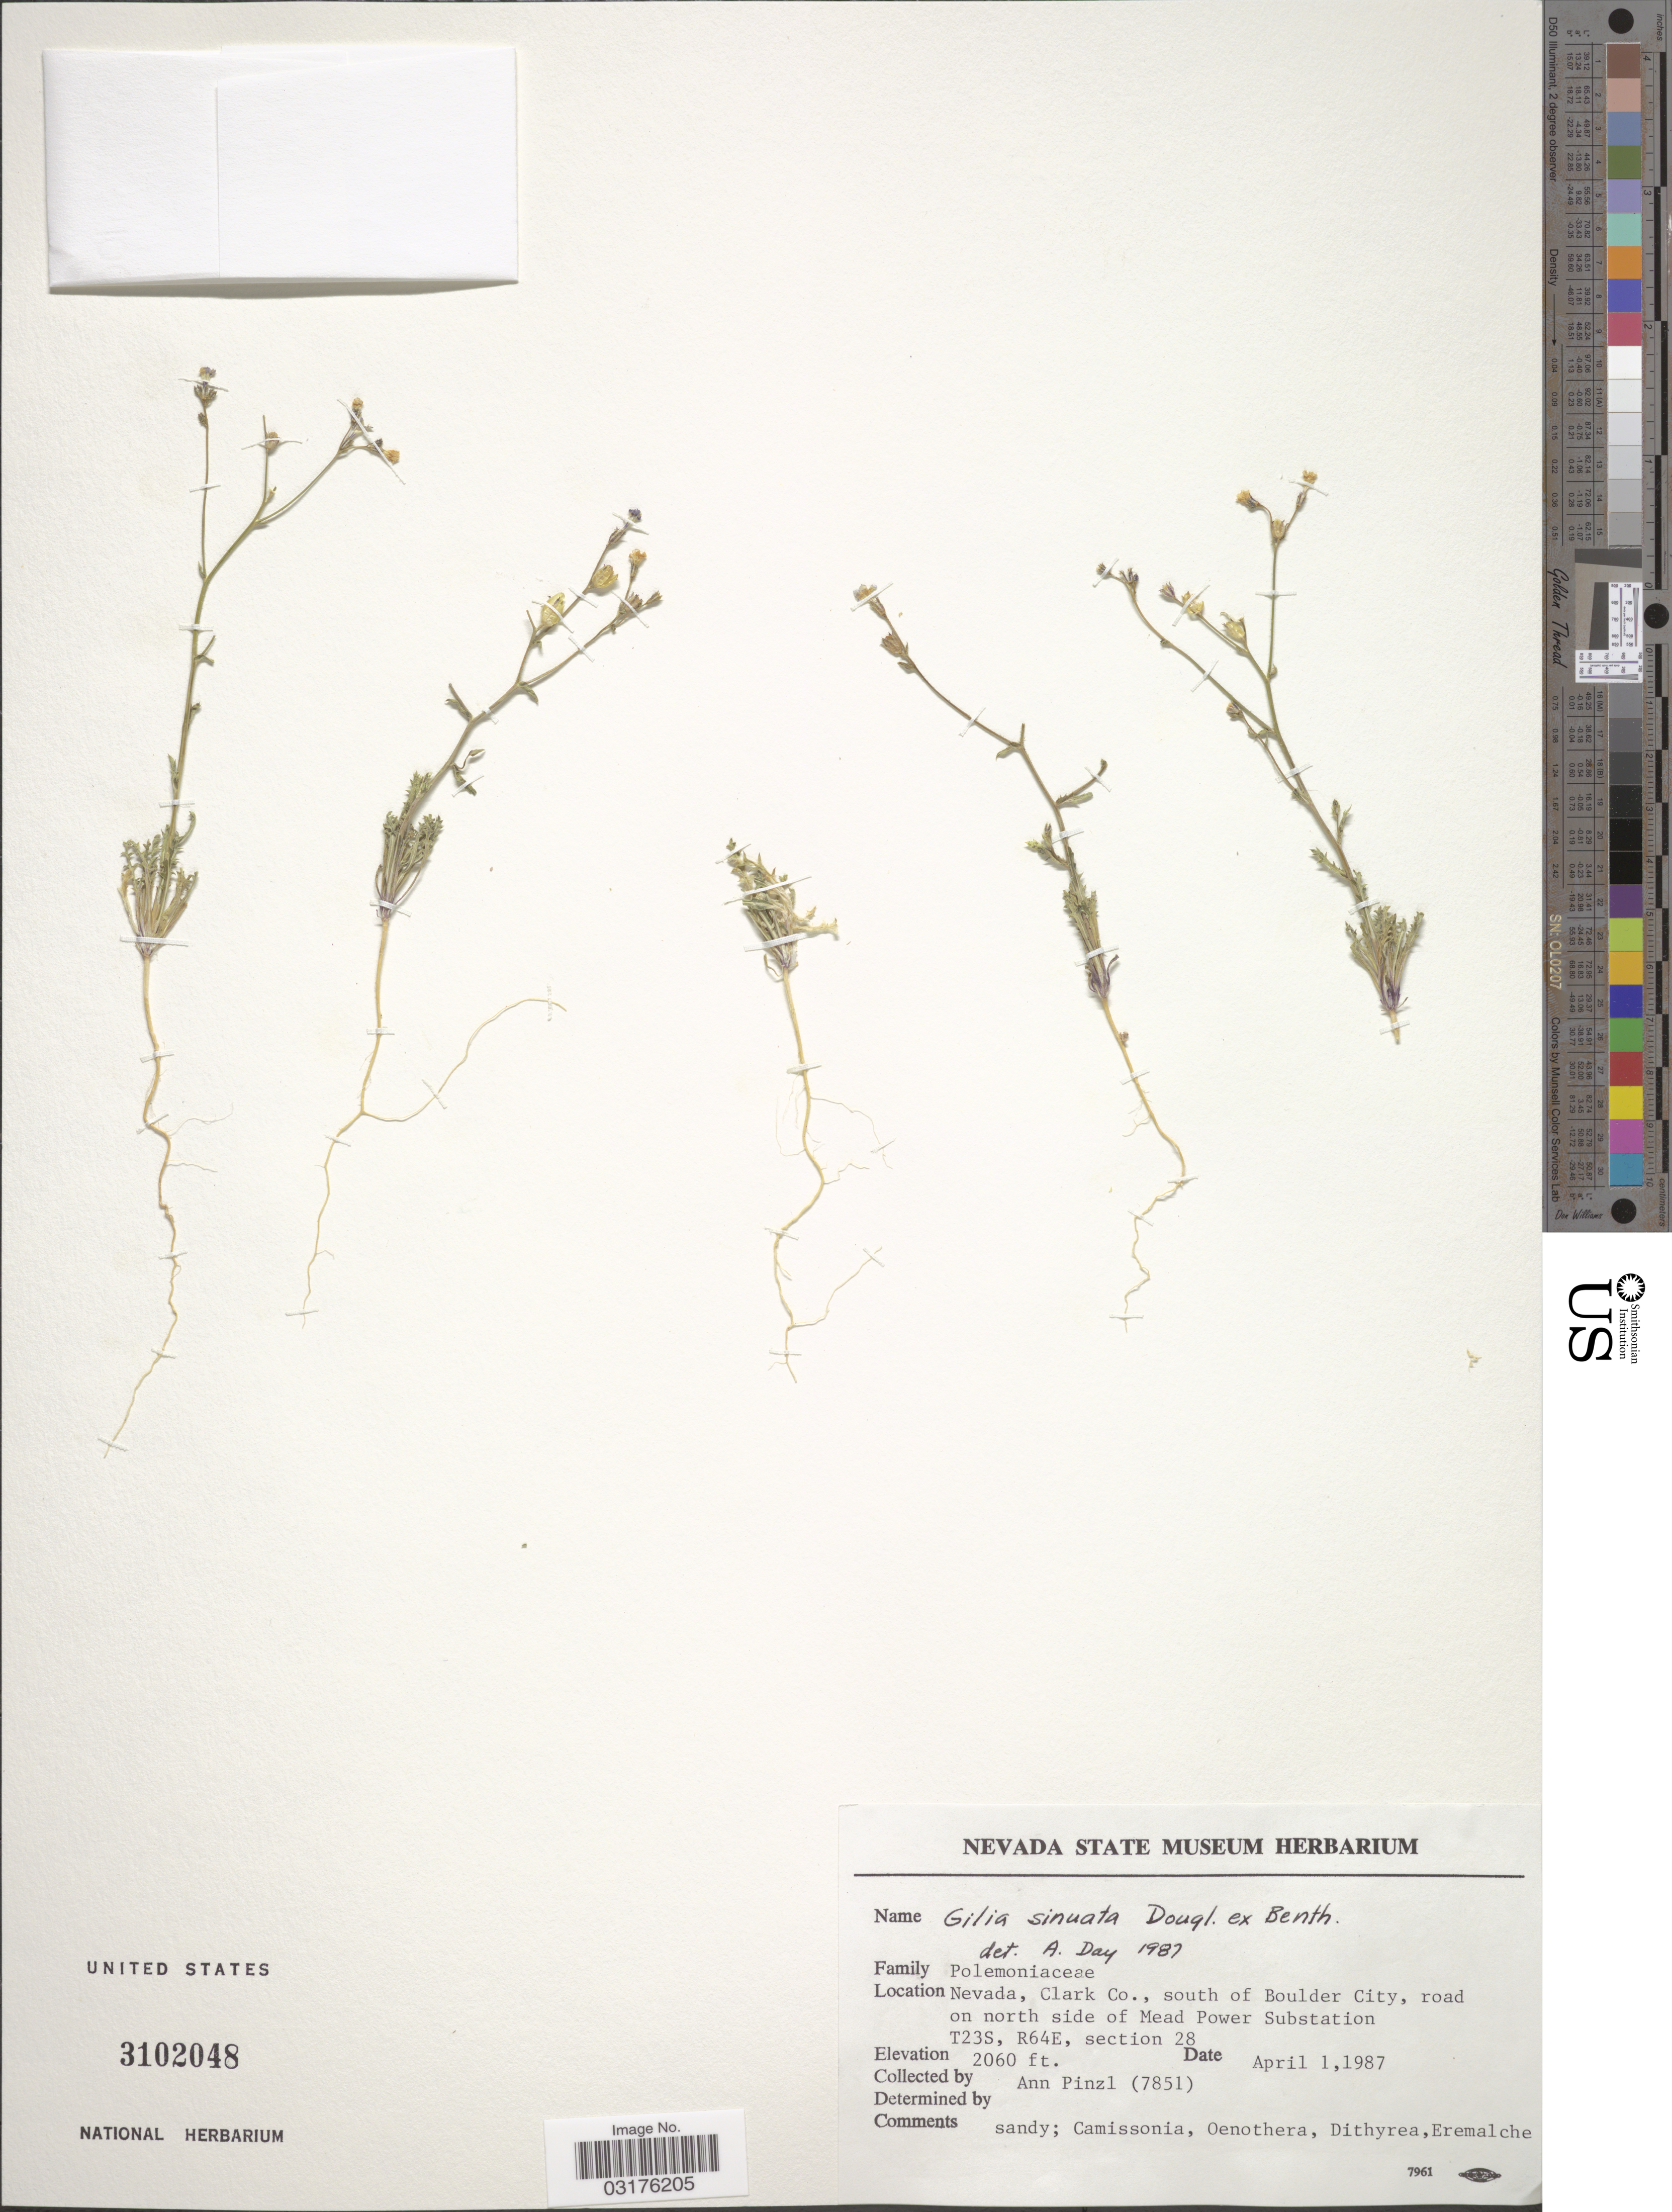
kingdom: Plantae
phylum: Tracheophyta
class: Magnoliopsida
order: Ericales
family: Polemoniaceae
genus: Gilia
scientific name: Gilia sinuata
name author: Douglas ex Benth.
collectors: A. Pinzl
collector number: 7851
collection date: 1987-04-01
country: United States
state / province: Nevada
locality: Clark Co., south of Boulder City, road on north side of Mead Power Substation, T23S, R64E, section 28.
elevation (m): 628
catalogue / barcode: US 3102045